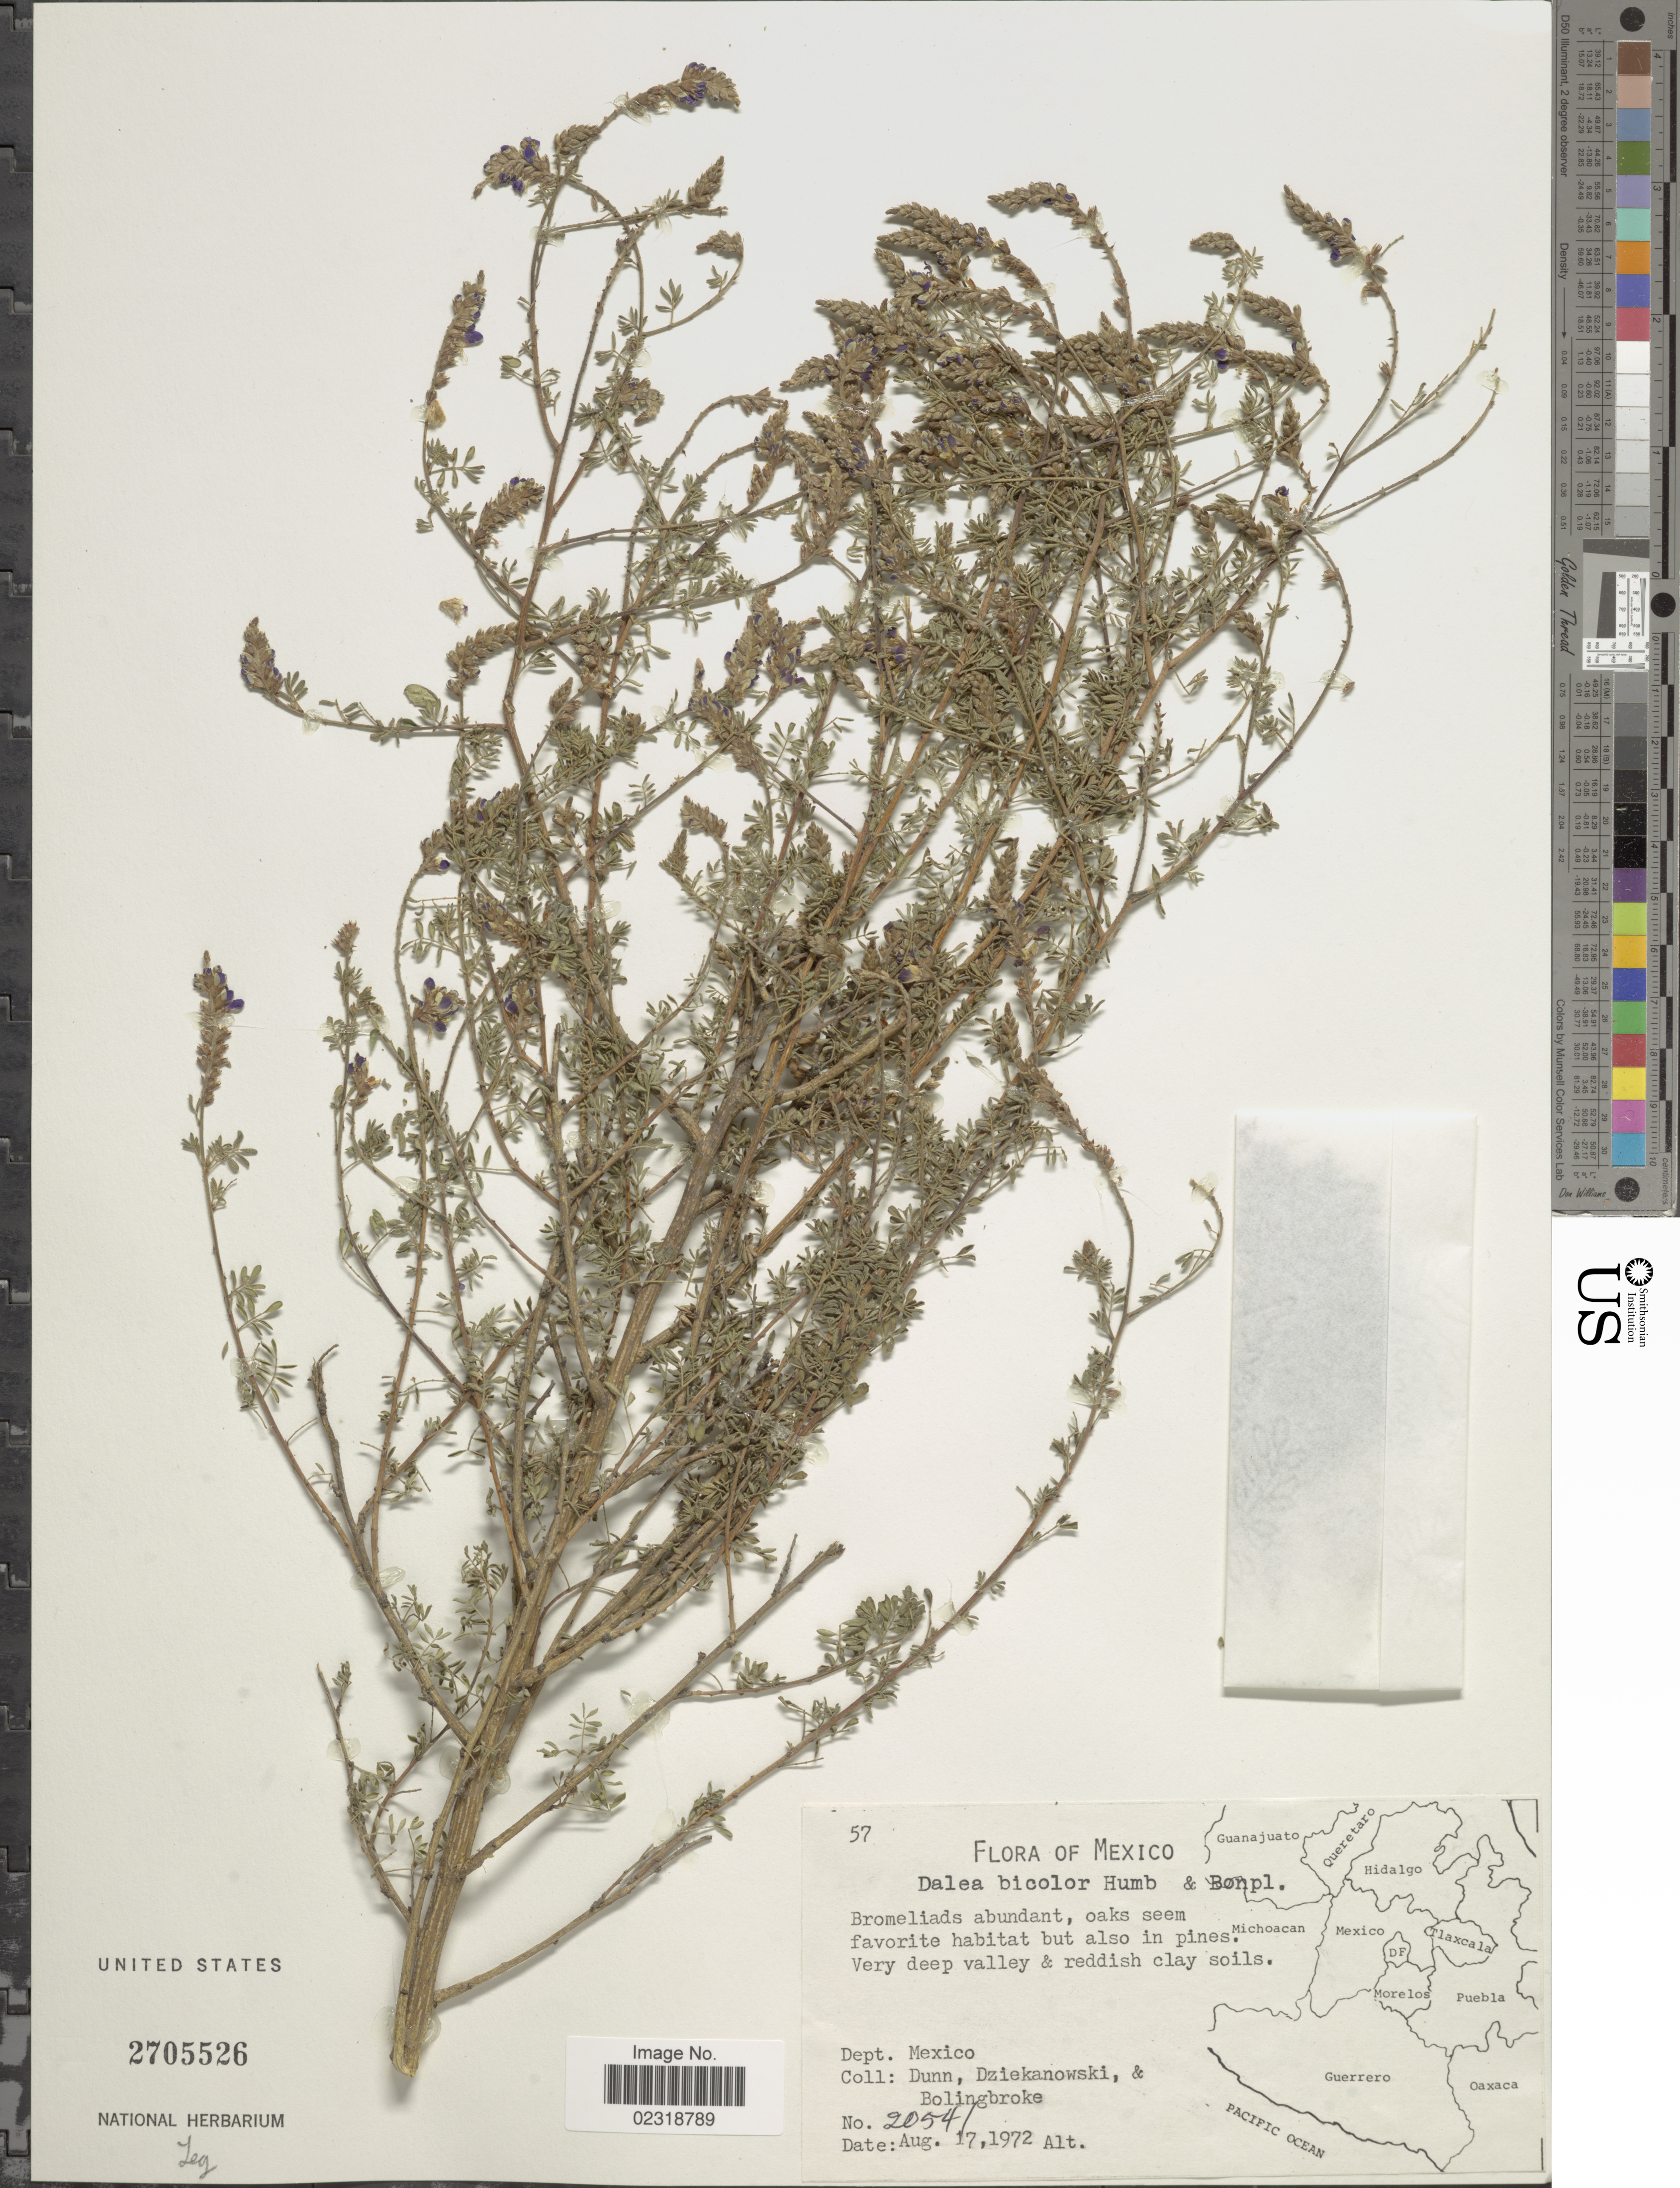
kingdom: Plantae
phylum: Tracheophyta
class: Magnoliopsida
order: Fabales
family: Fabaceae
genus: Dalea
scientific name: Dalea bicolor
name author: Humb. & Bonpl. ex Willd.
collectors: Dunn, --, -. Dziekanowski & -. Bolingbroke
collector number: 20541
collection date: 1972-08-17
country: Mexico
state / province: México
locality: Very deep valley & reddish clay soils.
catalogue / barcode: US 2705526